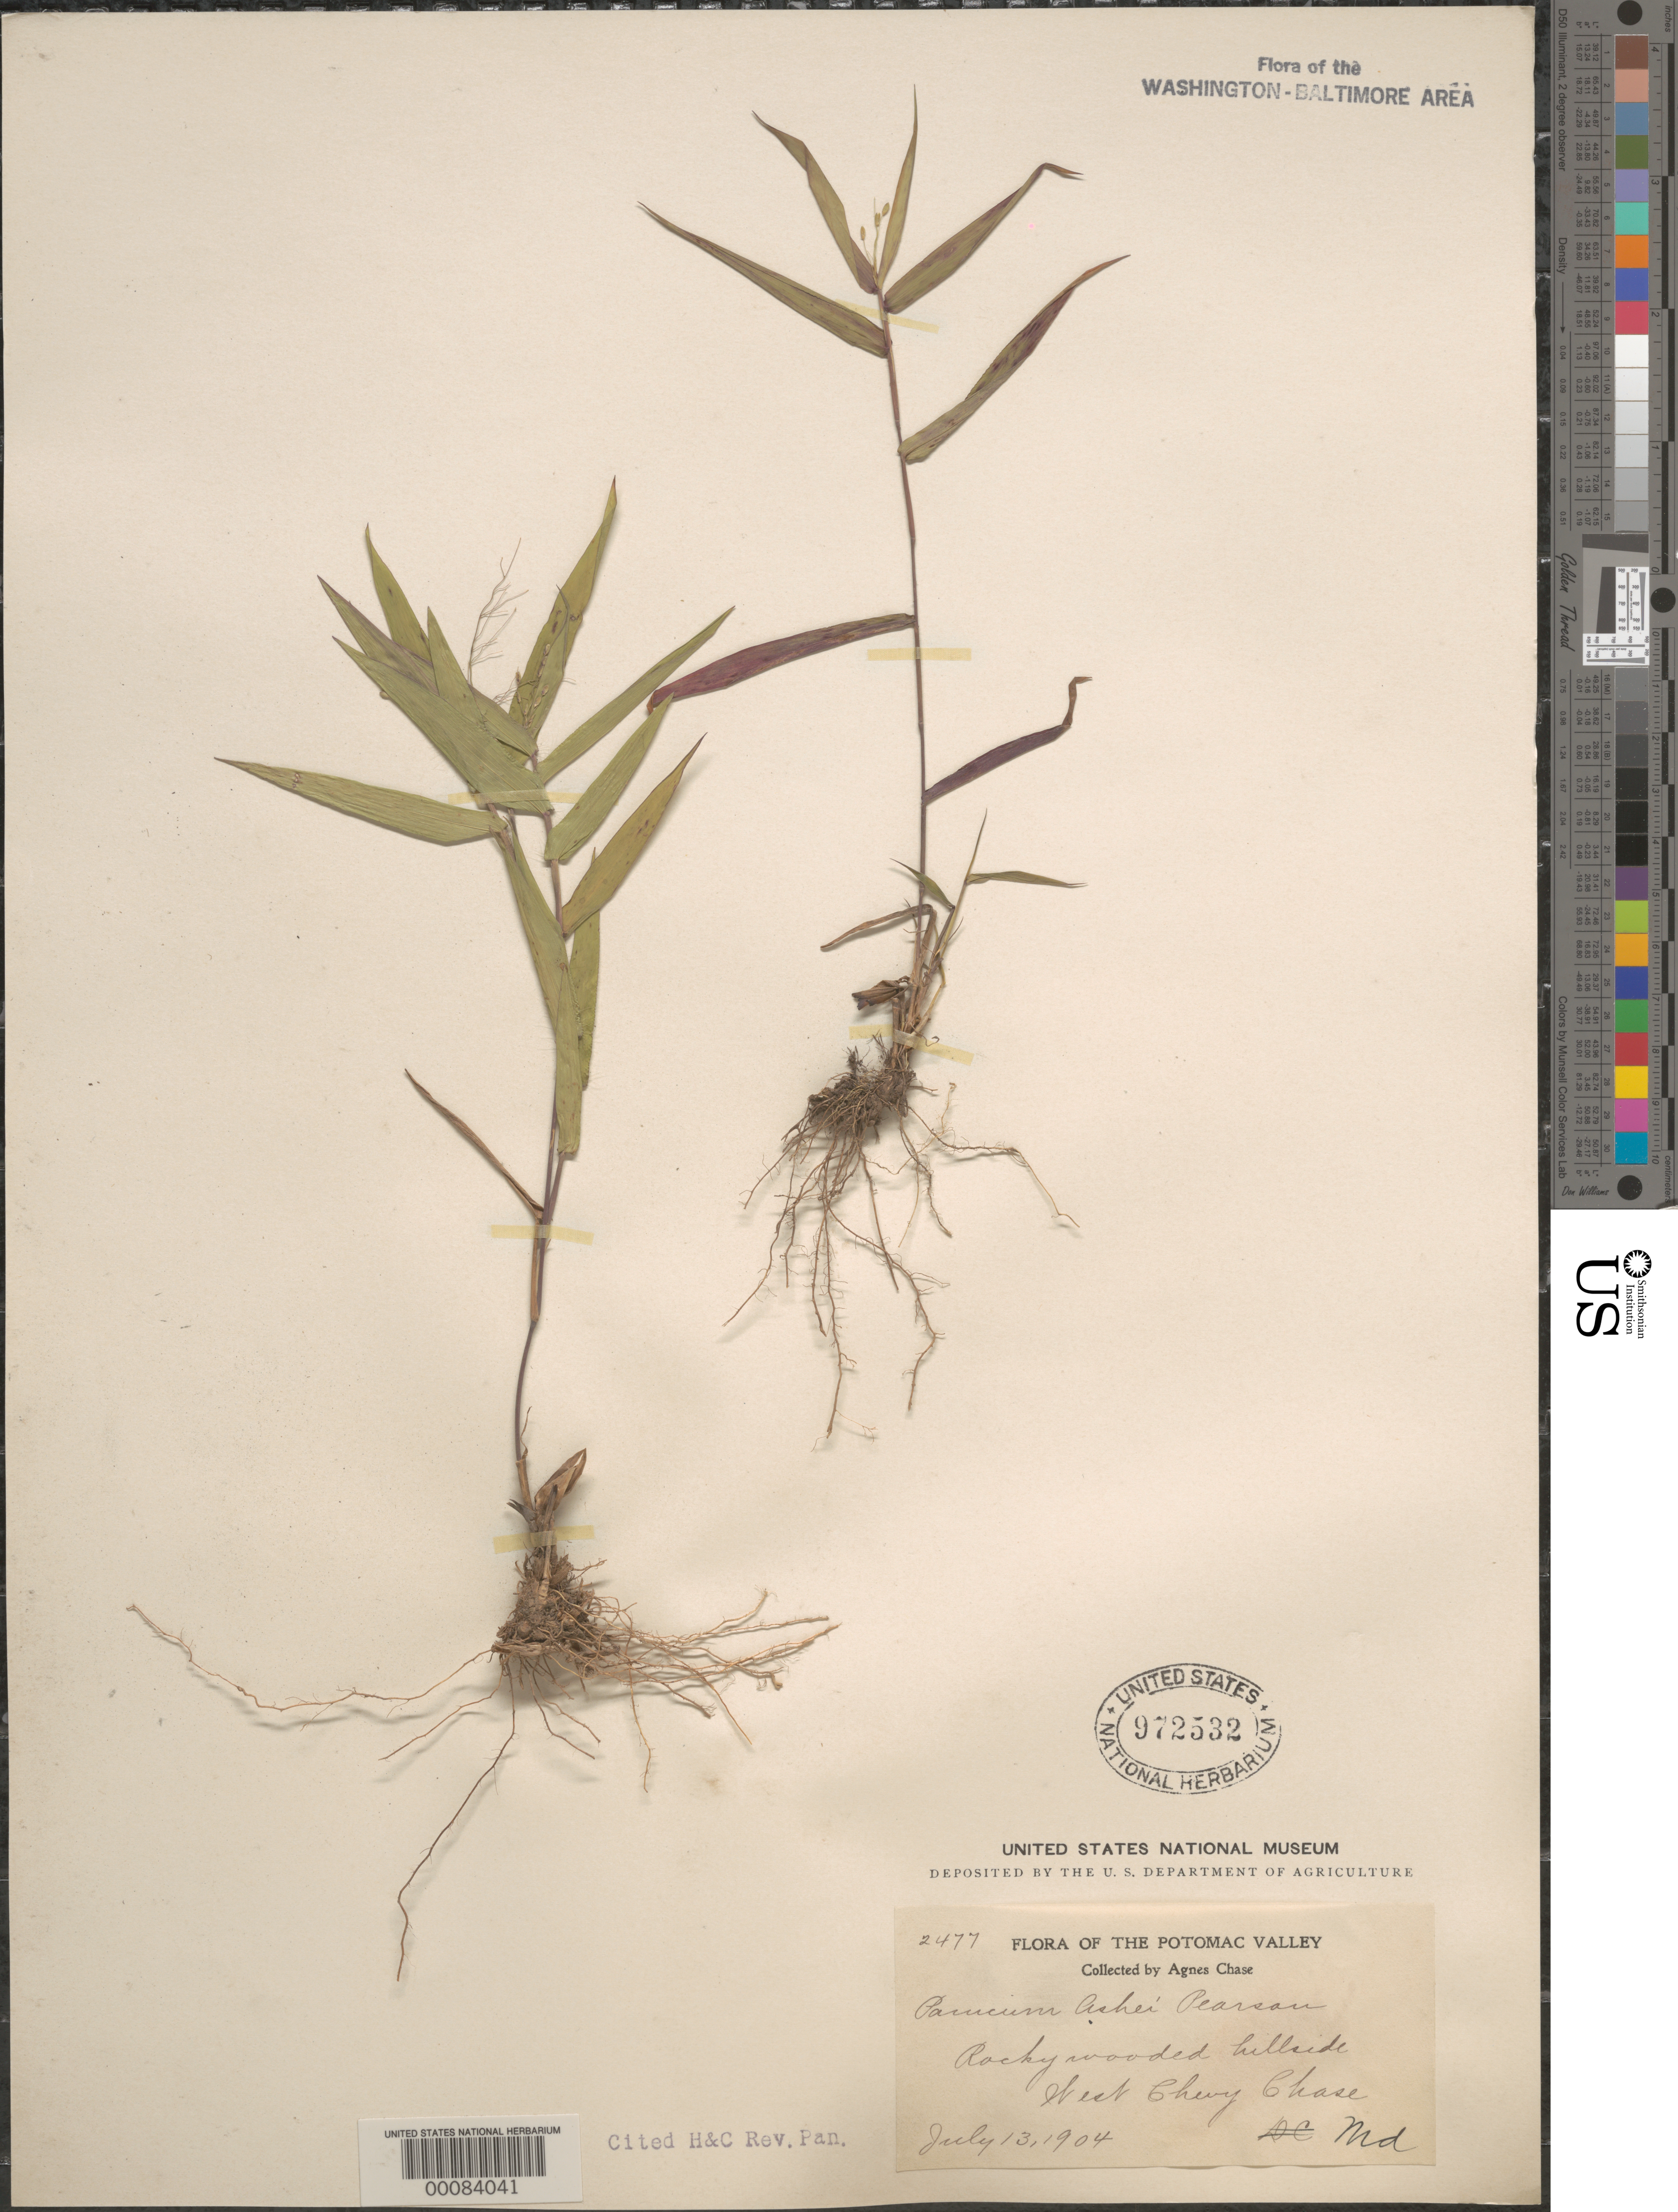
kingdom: Plantae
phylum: Tracheophyta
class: Liliopsida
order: Poales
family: Poaceae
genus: Dichanthelium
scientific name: Dichanthelium commutatum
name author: (Schult.) Gould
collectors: A. Chase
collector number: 2477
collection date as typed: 13 Jul 1904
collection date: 1904-07-13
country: United States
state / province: Maryland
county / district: Montgomery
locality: West Chevy Chase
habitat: Rocky, wooded hillside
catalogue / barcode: US 972532